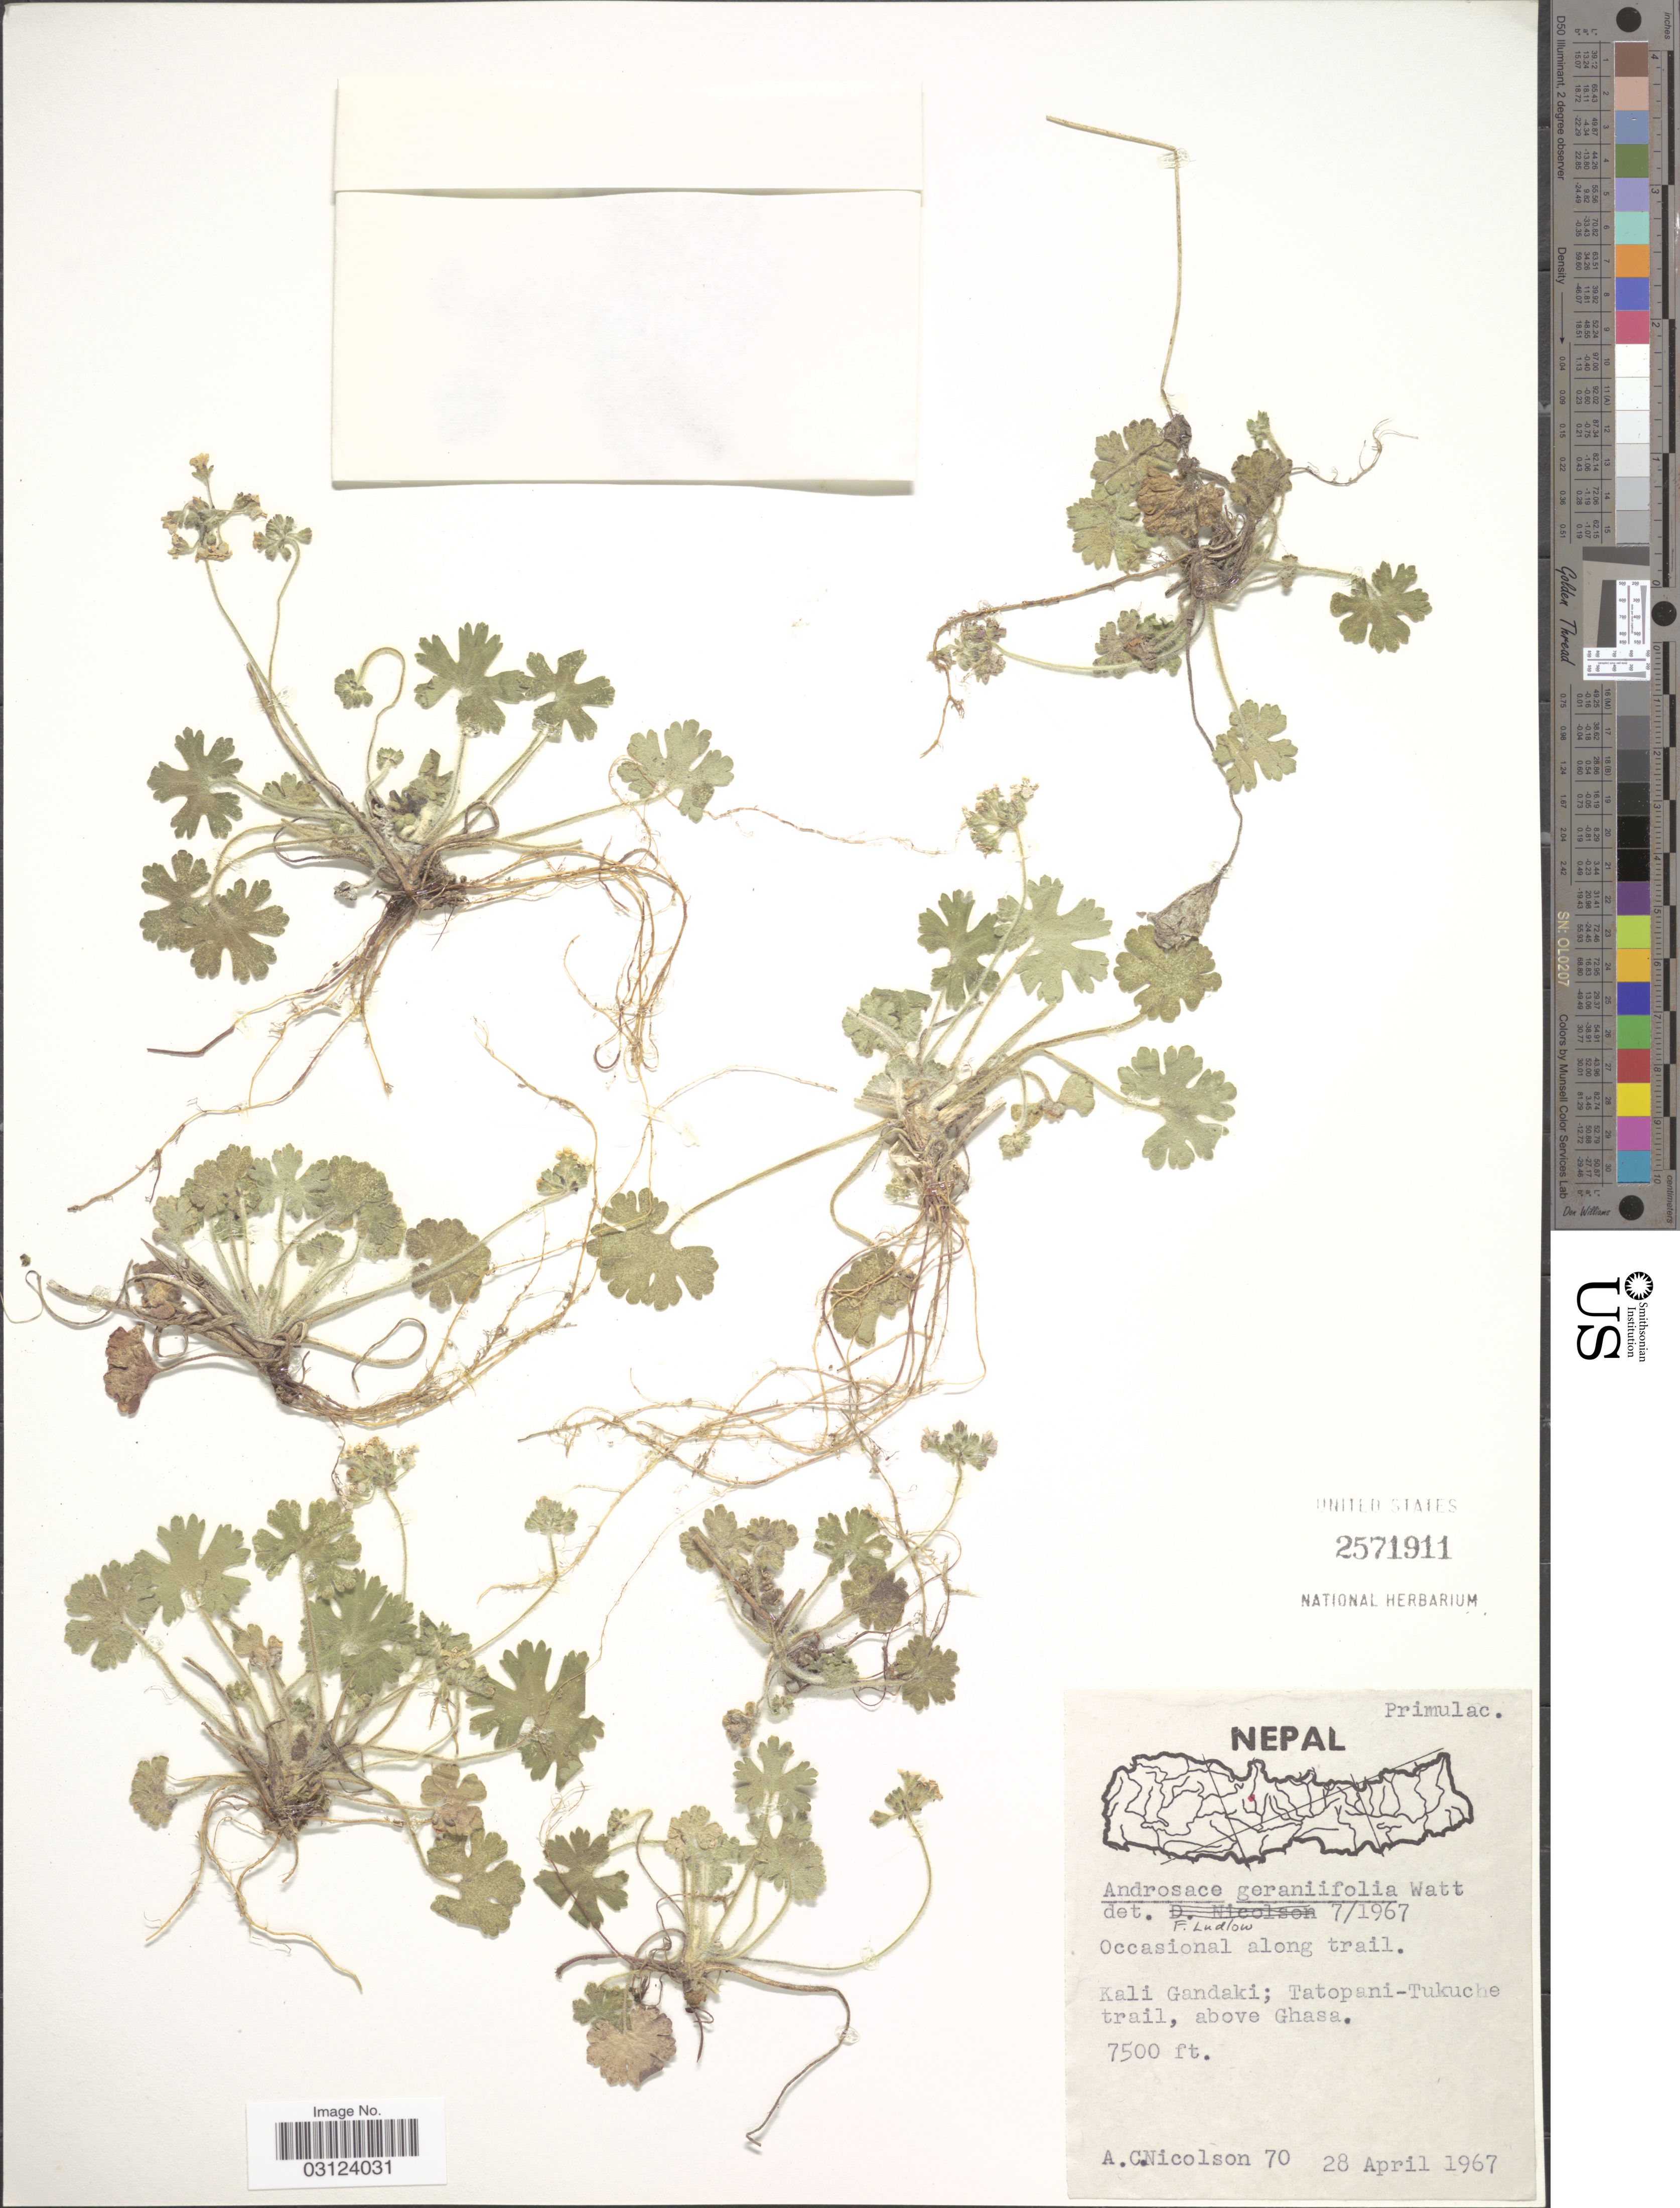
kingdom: Plantae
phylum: Tracheophyta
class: Magnoliopsida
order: Ericales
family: Primulaceae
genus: Androsace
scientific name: Androsace geraniifolia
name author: Watt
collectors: A. C. Nicolson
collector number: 70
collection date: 1967-04-28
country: Nepal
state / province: Gandaki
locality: Kali Gandaki; Tatopani-Tukuche trail, above Ghasa.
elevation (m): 2286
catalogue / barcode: US 2571911